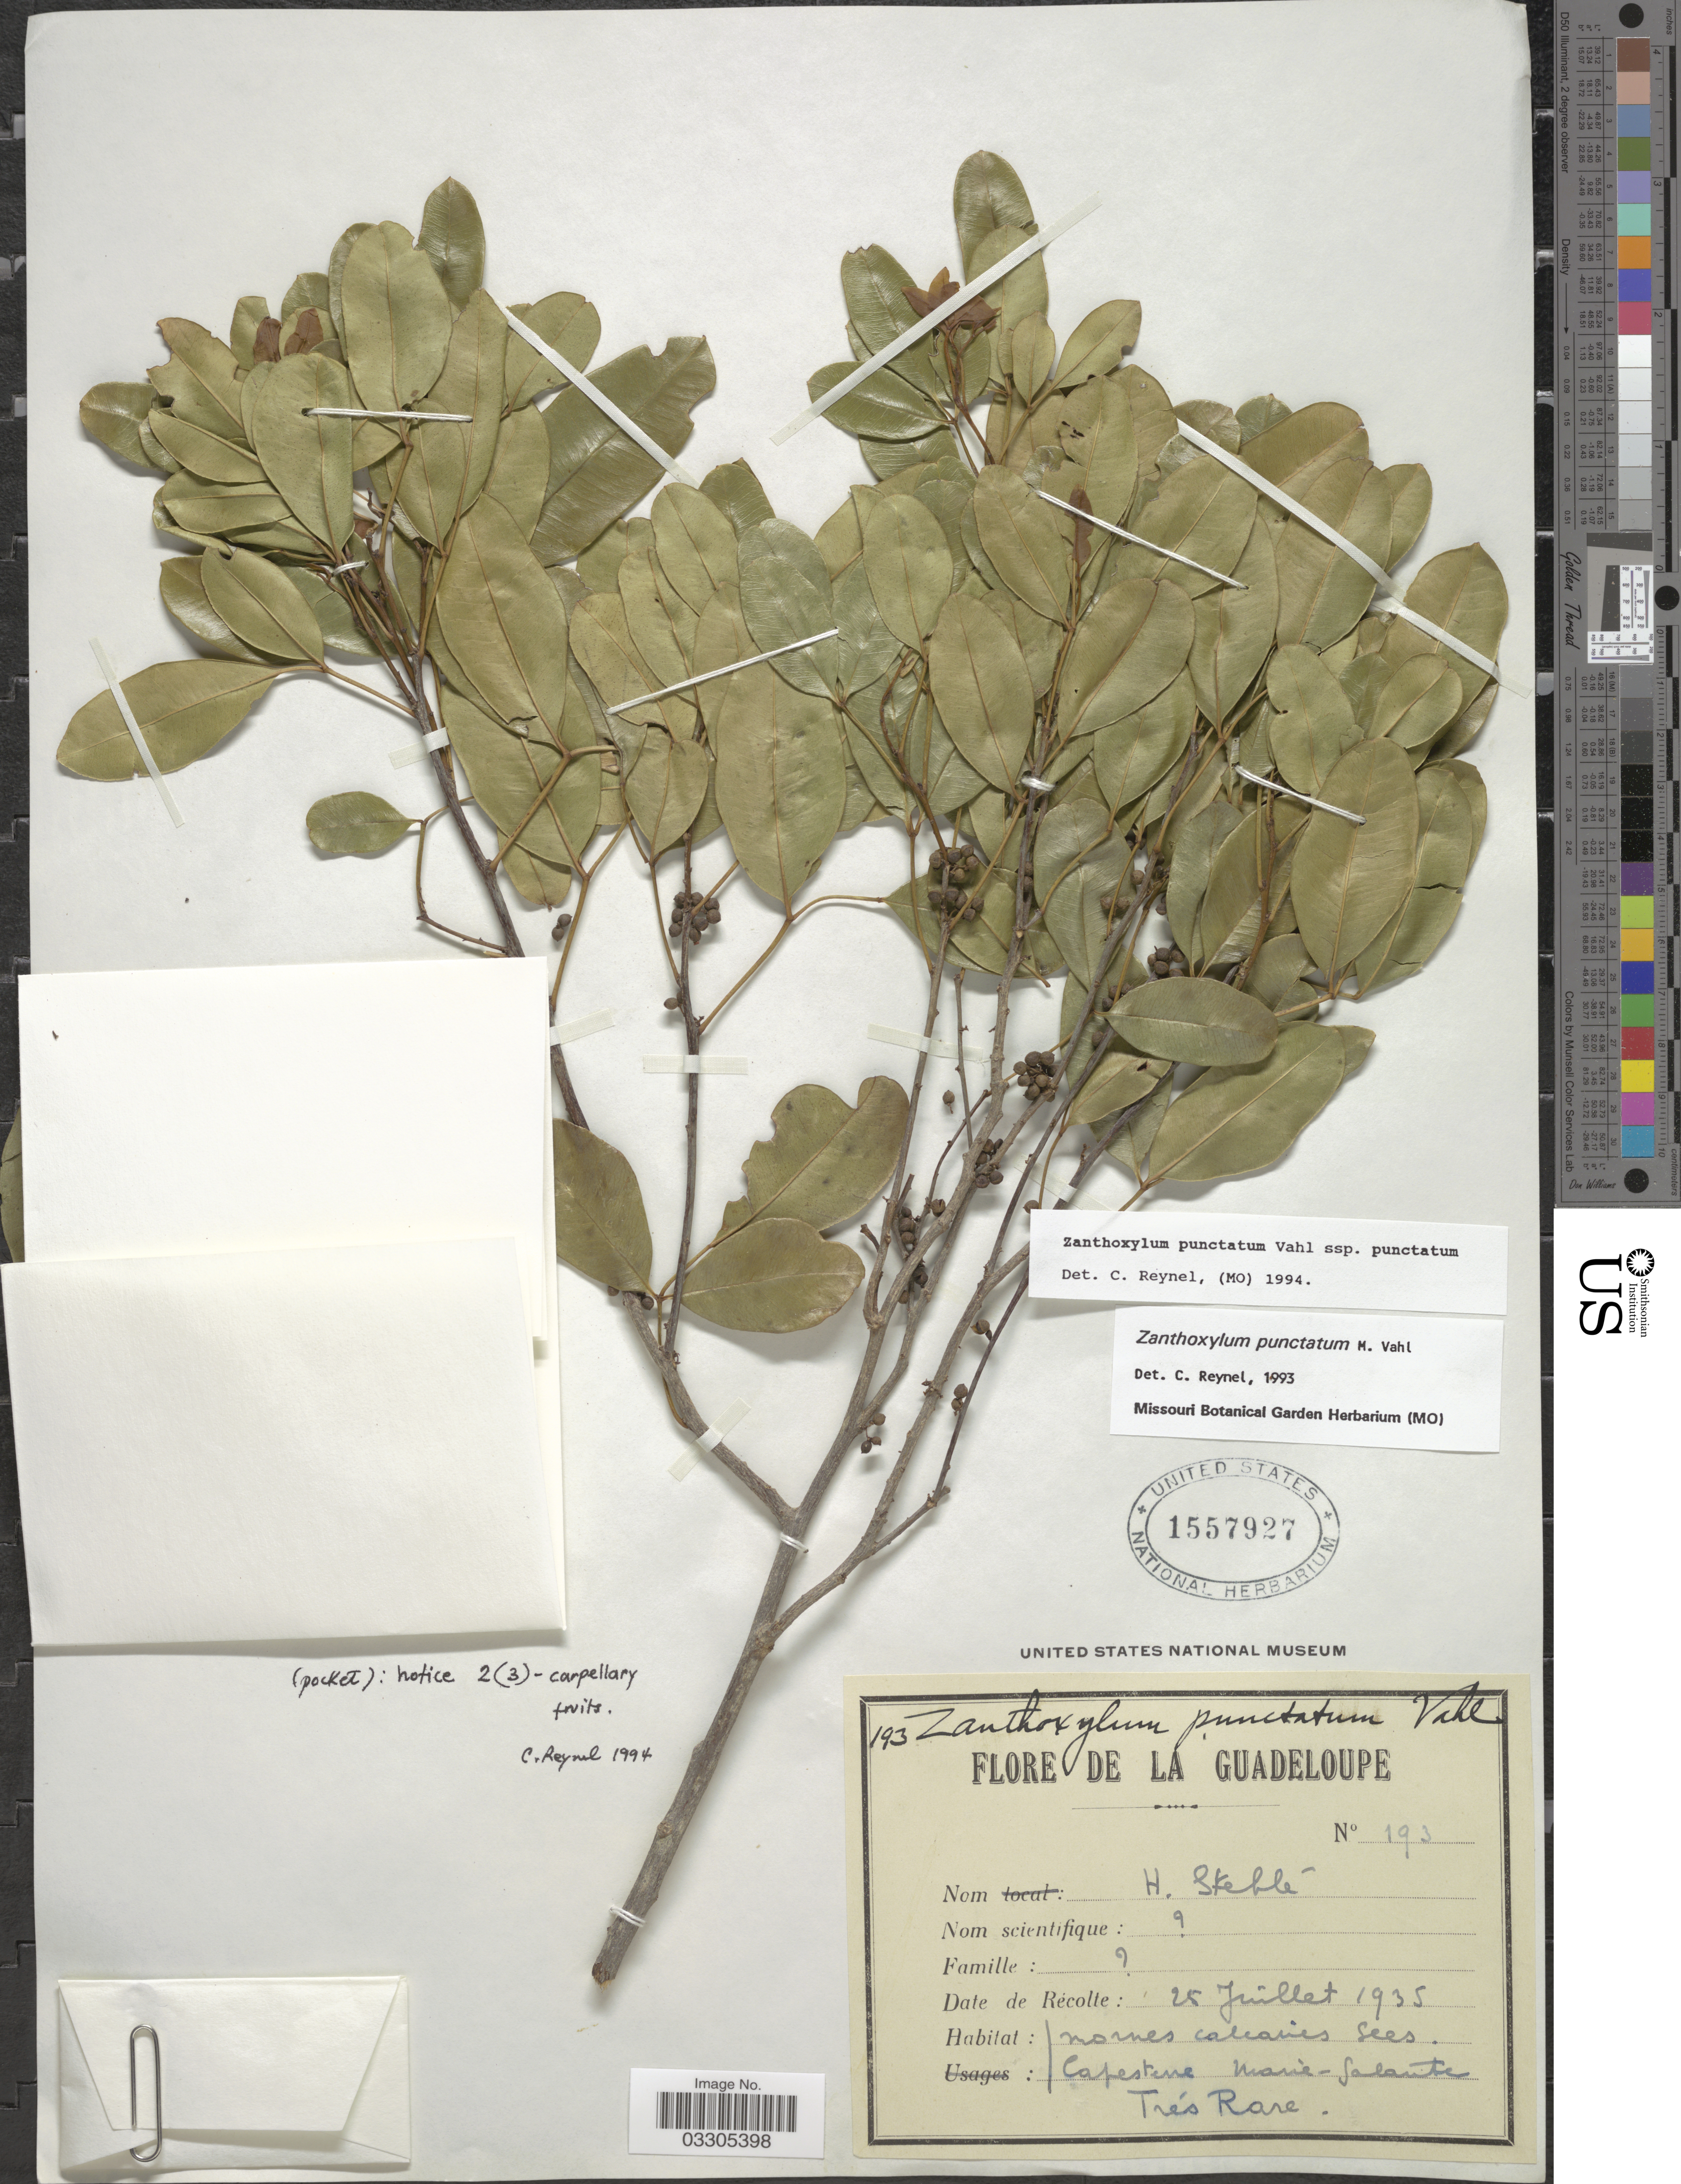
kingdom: Plantae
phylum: Tracheophyta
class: Magnoliopsida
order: Sapindales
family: Rutaceae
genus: Zanthoxylum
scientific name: Zanthoxylum punctatum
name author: Vahl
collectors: H. Stehlé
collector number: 193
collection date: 1935-07-25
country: Guadeloupe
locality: Capesterre Marie-Galante. Trés Rare.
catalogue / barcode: US 1557927